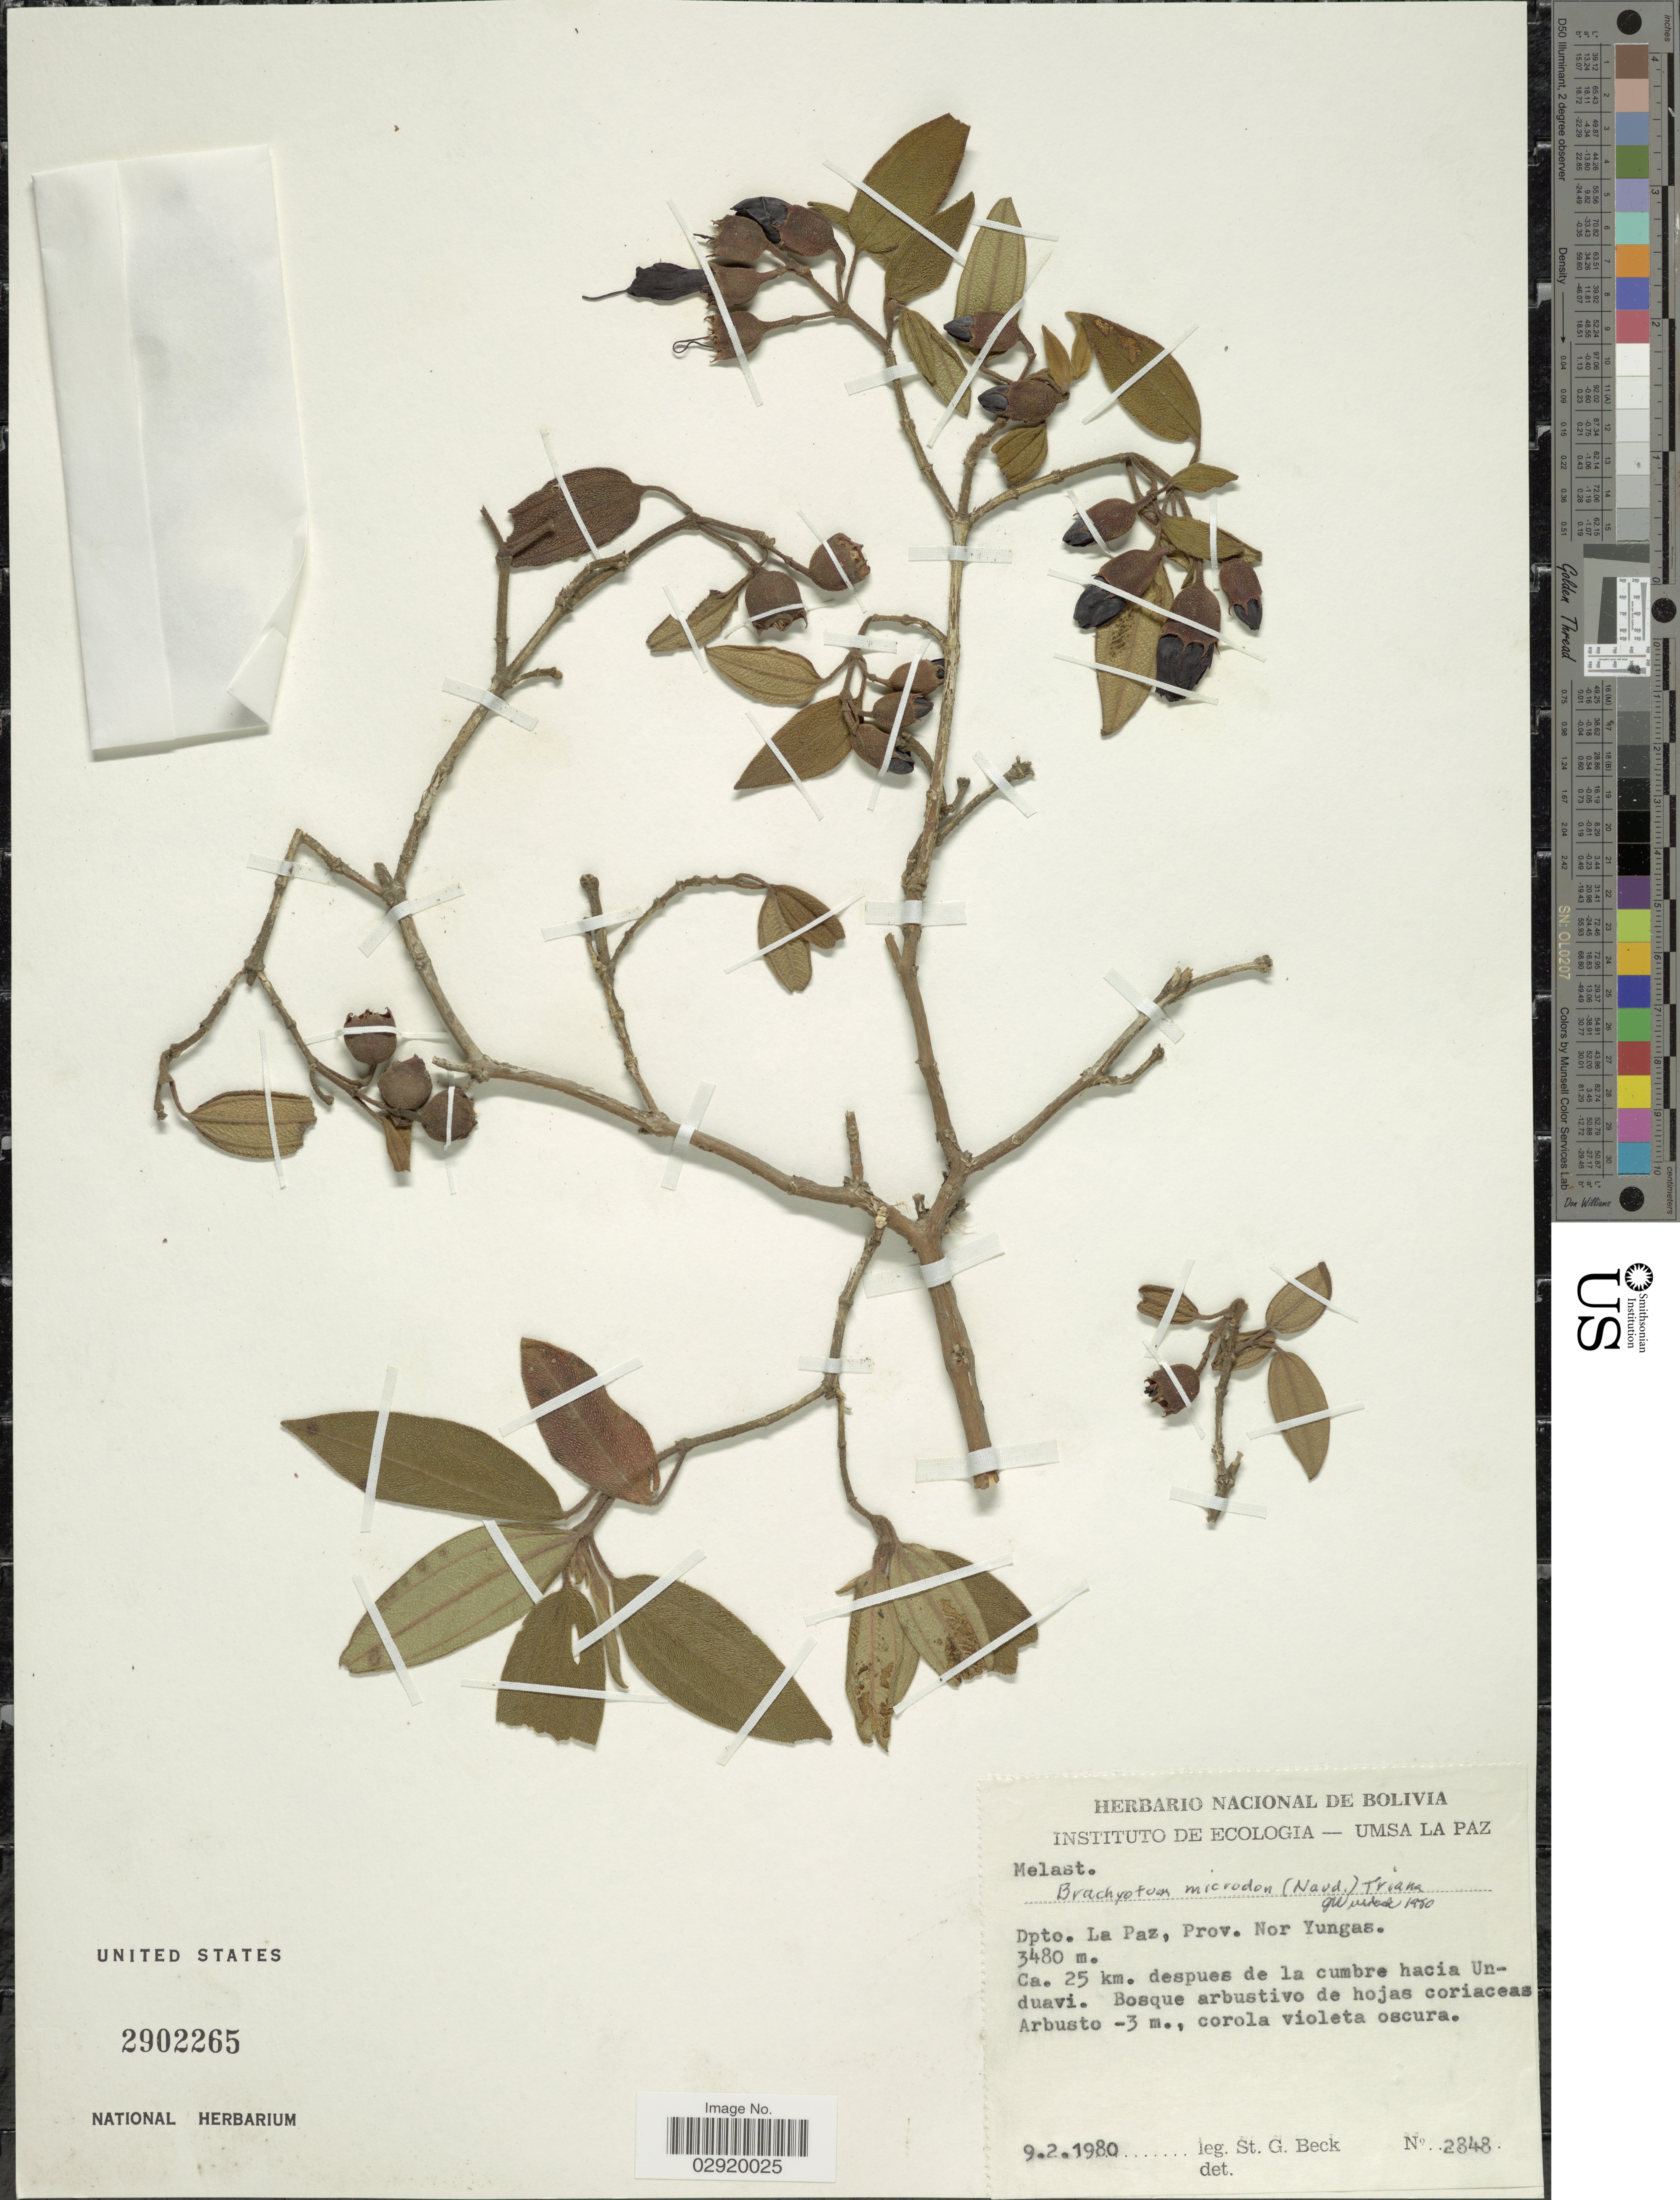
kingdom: Plantae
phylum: Tracheophyta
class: Magnoliopsida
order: Myrtales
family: Melastomataceae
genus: Brachyotum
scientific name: Brachyotum microdon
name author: (Naudin) Triana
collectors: S. G. Beck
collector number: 2848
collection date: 1980-02-09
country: Bolivia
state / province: La Paz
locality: Dpto. La Paz, Prov. Nor Yungas. Ca. 25 km.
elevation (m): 3480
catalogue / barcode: US 2902265